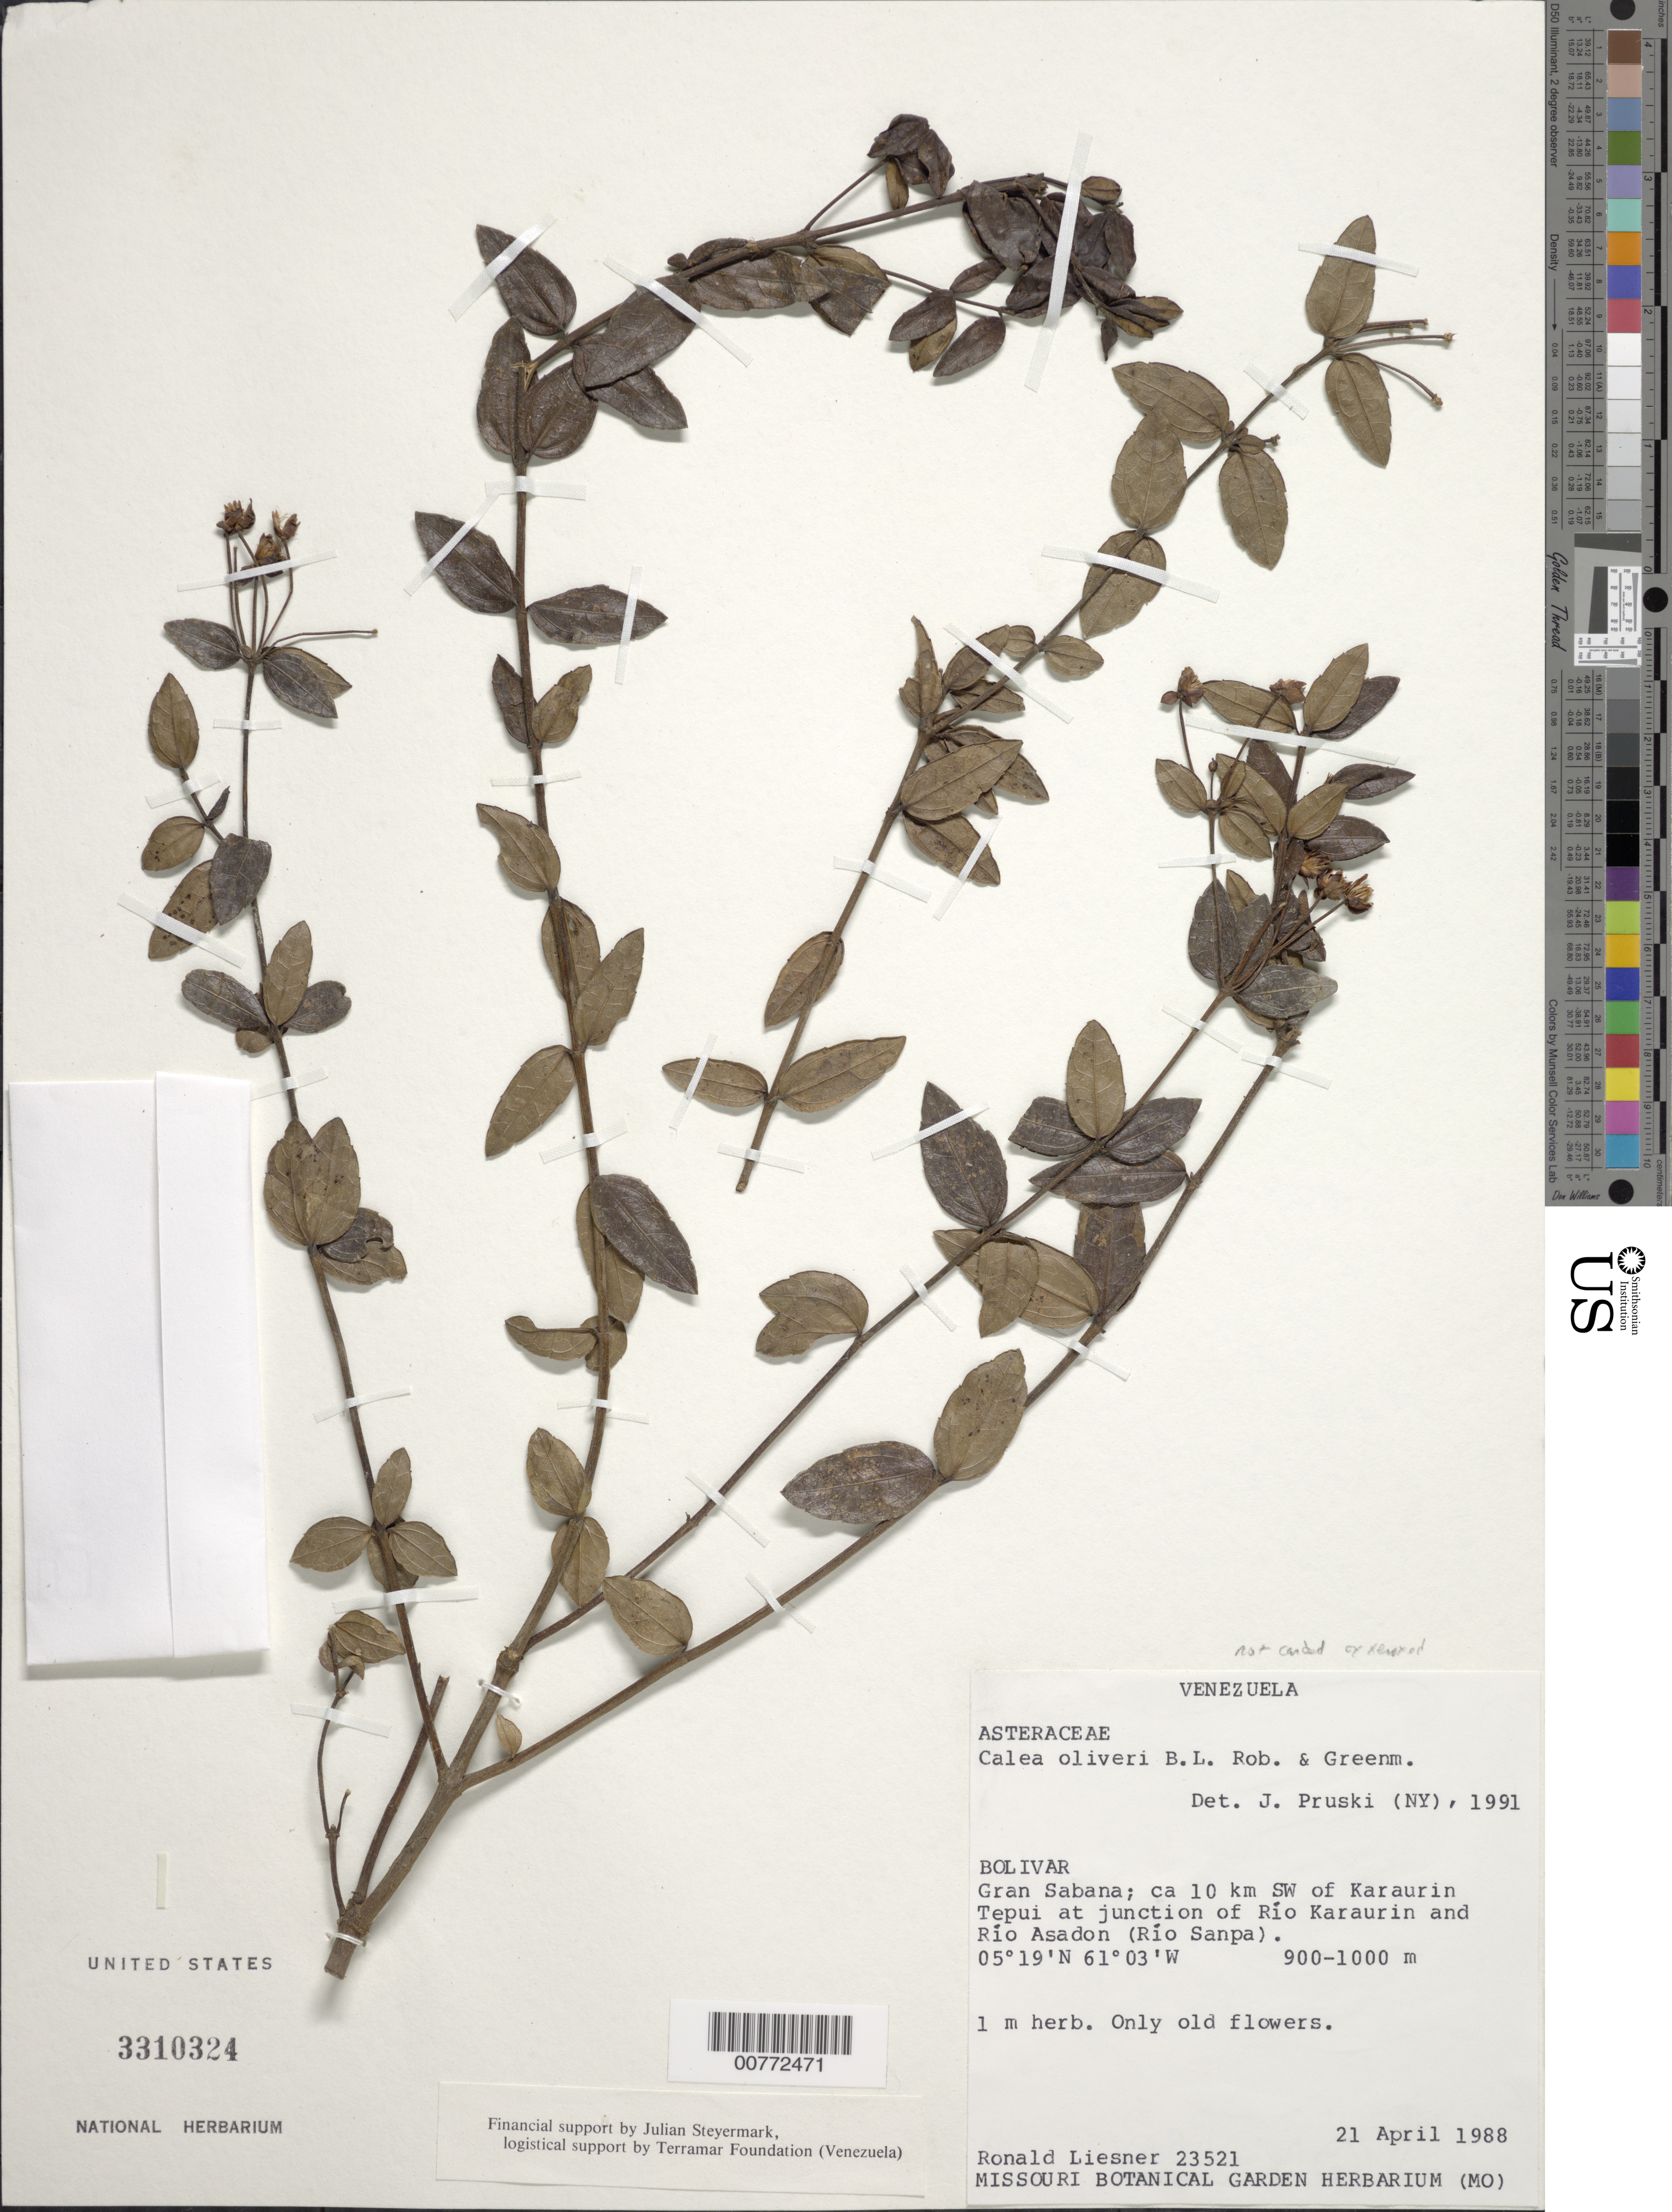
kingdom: Plantae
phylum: Tracheophyta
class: Magnoliopsida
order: Asterales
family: Asteraceae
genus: Calea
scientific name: Calea oliveri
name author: B.L. Rob. & Greenm.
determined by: Pruski, J. F.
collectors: R. L. Liesner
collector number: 23521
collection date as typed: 21-Apr-88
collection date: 1988-04-21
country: Venezuela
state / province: Bolívar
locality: Gran Sabana, ca 10 km SW of Karaurin tepuí at junction of Río Karaurin and Río Asadon (Río Sanpa)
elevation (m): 900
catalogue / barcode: US 3310324